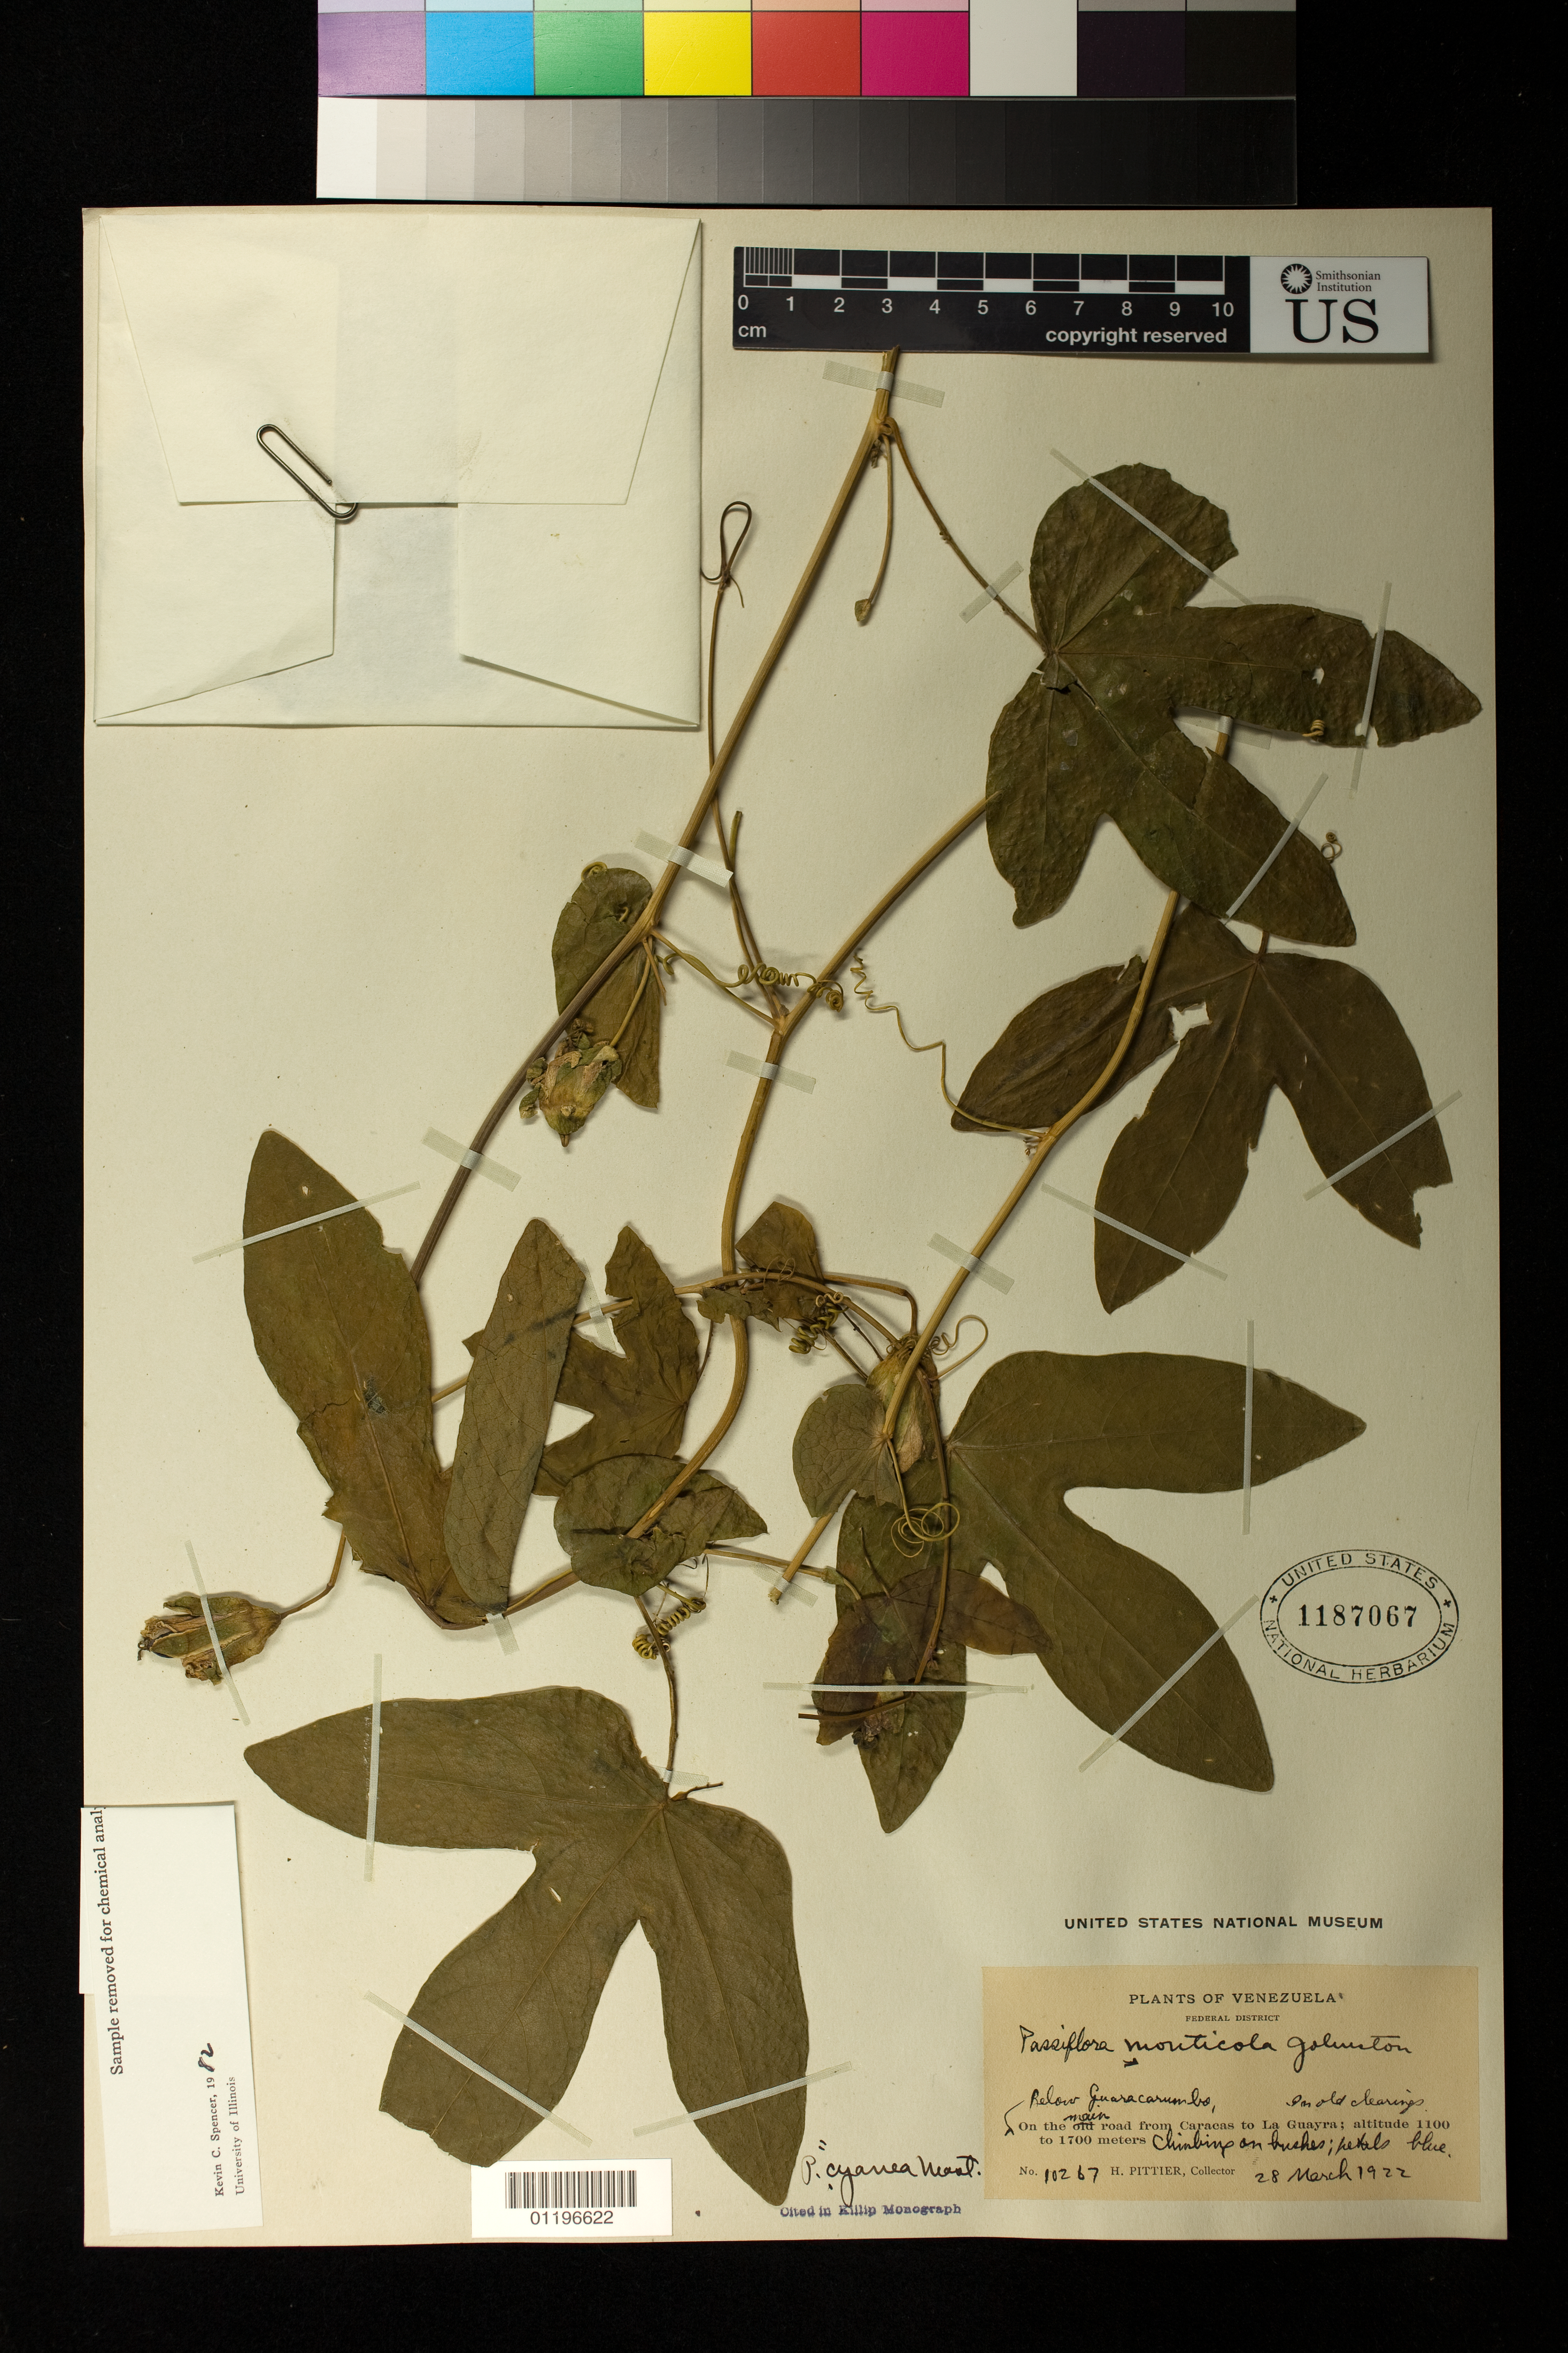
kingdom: Plantae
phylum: Tracheophyta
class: Magnoliopsida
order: Malpighiales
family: Passifloraceae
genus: Passiflora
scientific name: Passiflora cyanea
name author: Mast.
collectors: H. F. Pittier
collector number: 10267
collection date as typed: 28 Mar 1922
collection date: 1922-03-28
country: Venezuela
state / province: Distrito Federal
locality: Below Guaracarumbo, in old clearings on the main road from Caracas to La Guayra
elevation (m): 1100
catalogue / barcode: US 1187067